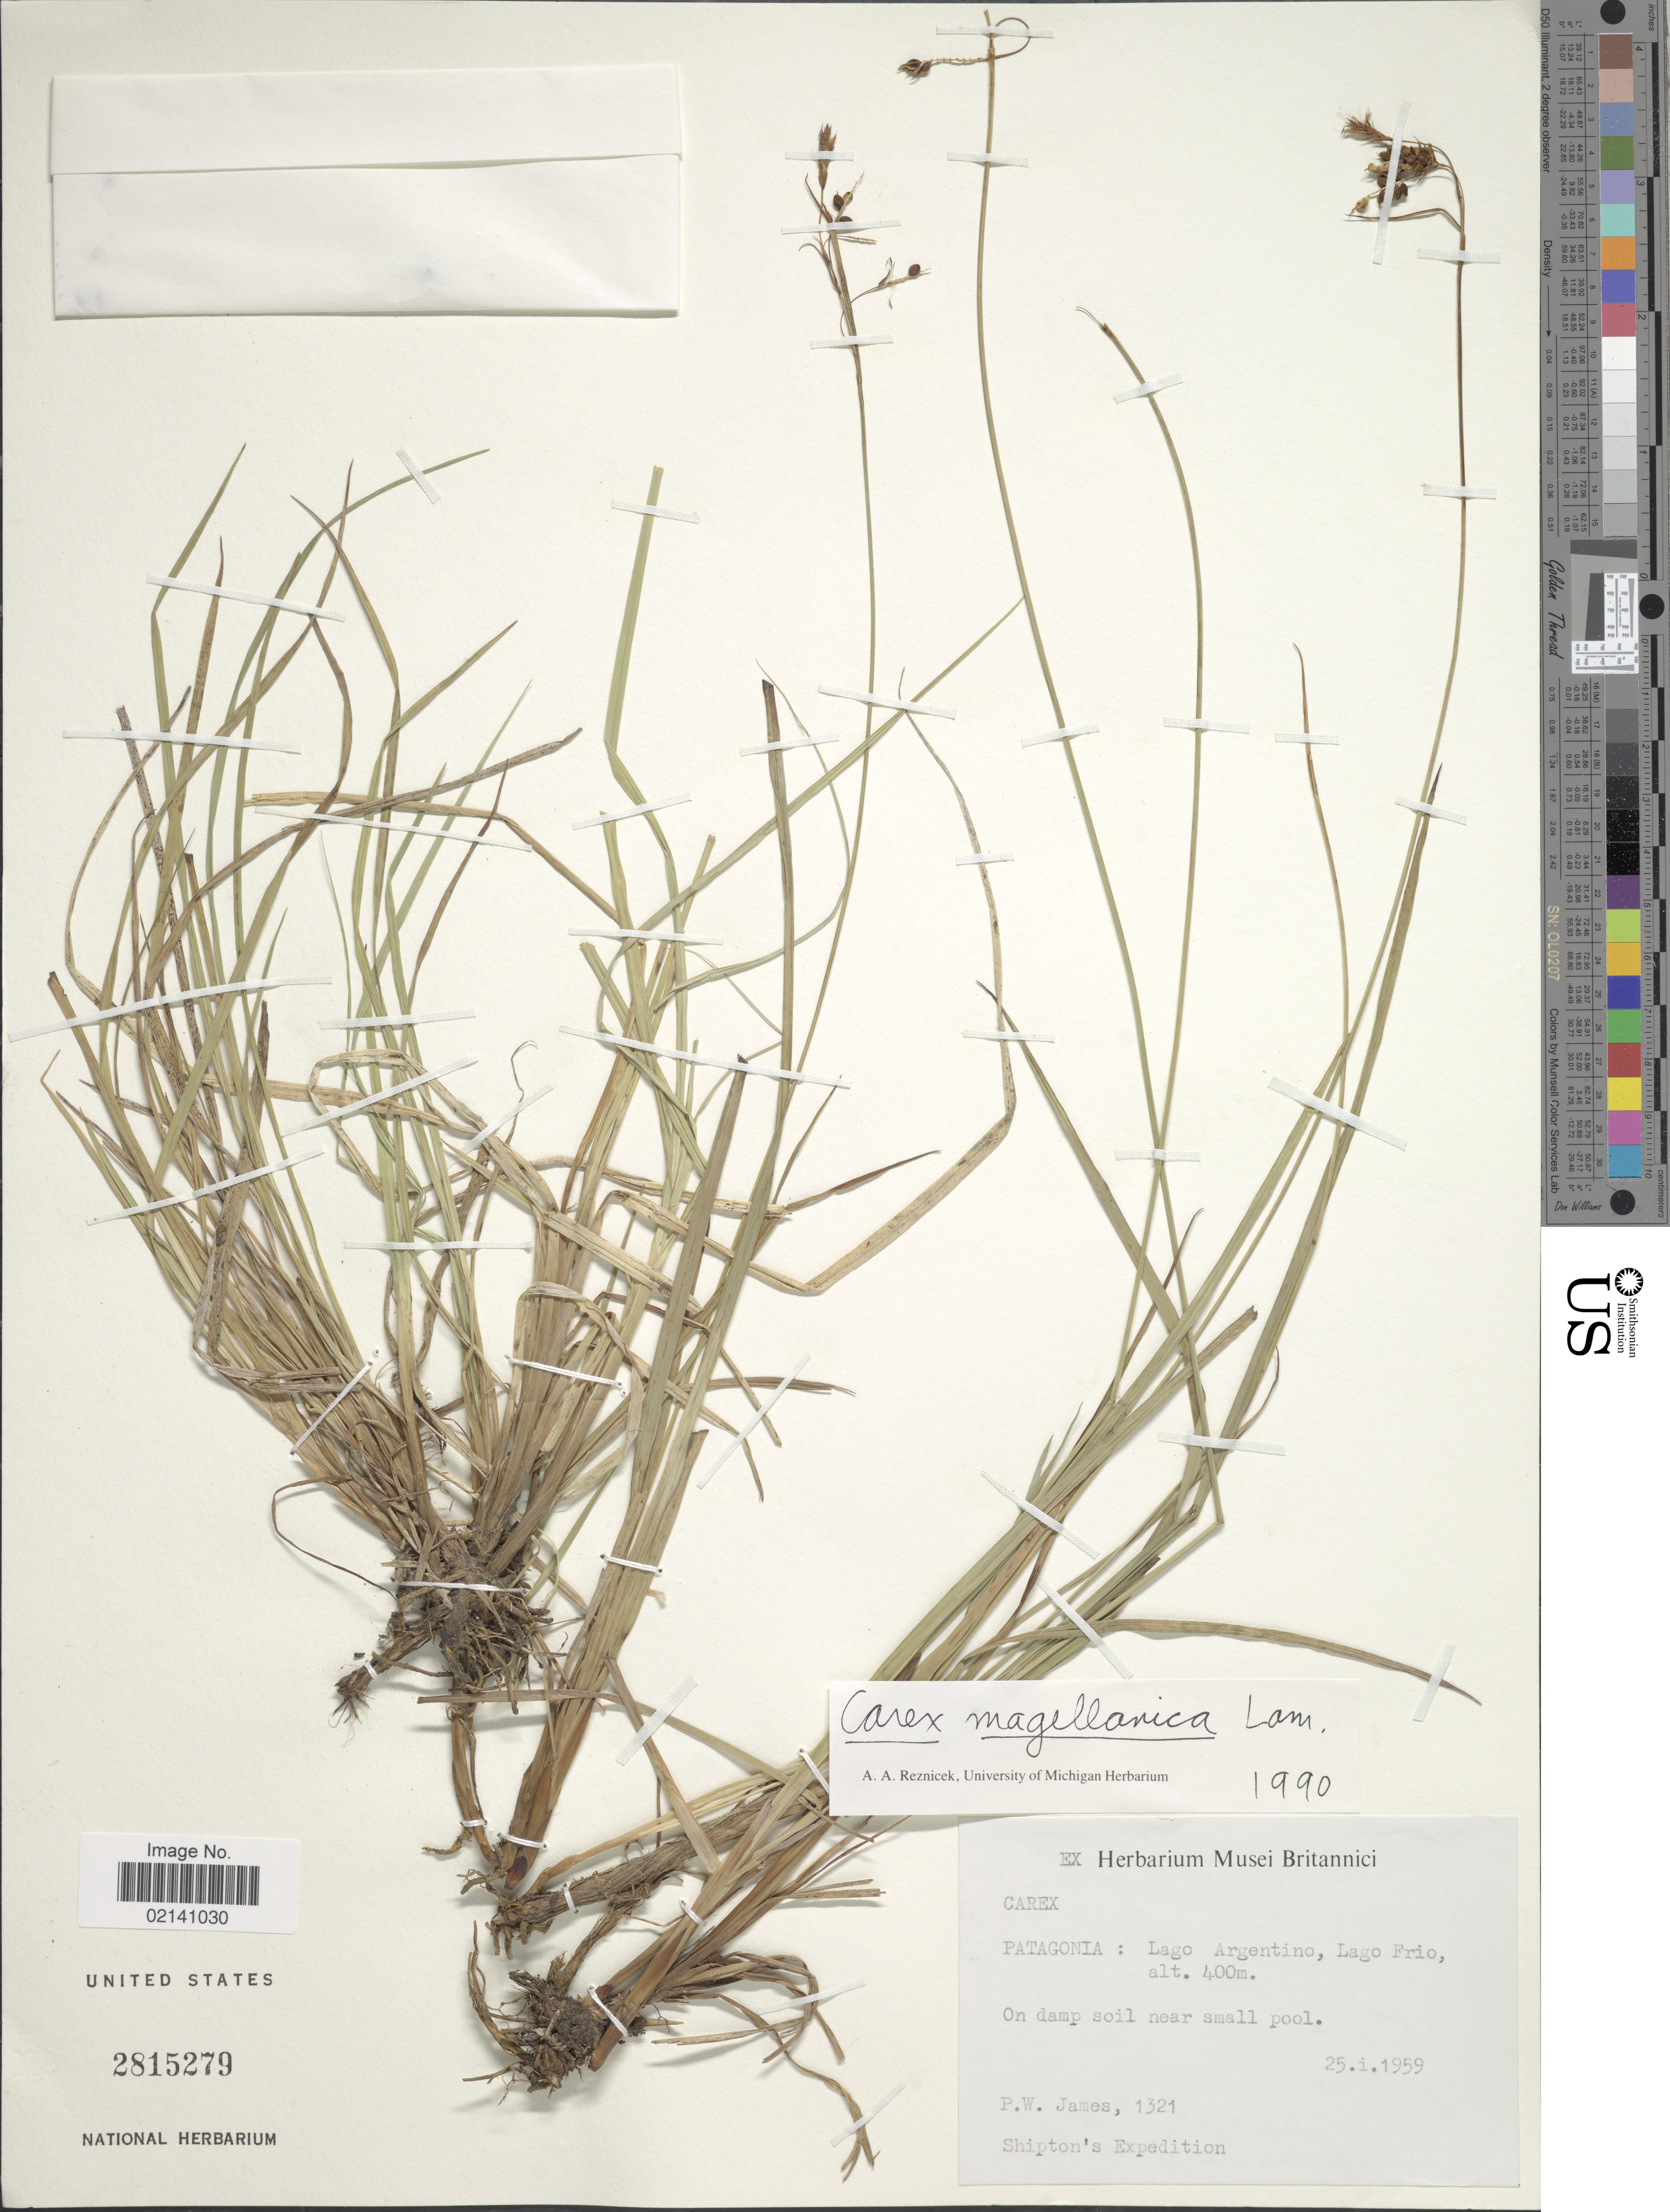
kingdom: Plantae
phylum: Tracheophyta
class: Liliopsida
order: Poales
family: Cyperaceae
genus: Carex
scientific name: Carex magellanica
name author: Lam.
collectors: P. James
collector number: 1321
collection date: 1959-01-25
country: Argentina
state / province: Santa Cruz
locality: Patagonia: Lago Argentino, Lago Frio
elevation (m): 400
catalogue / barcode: US 2815279